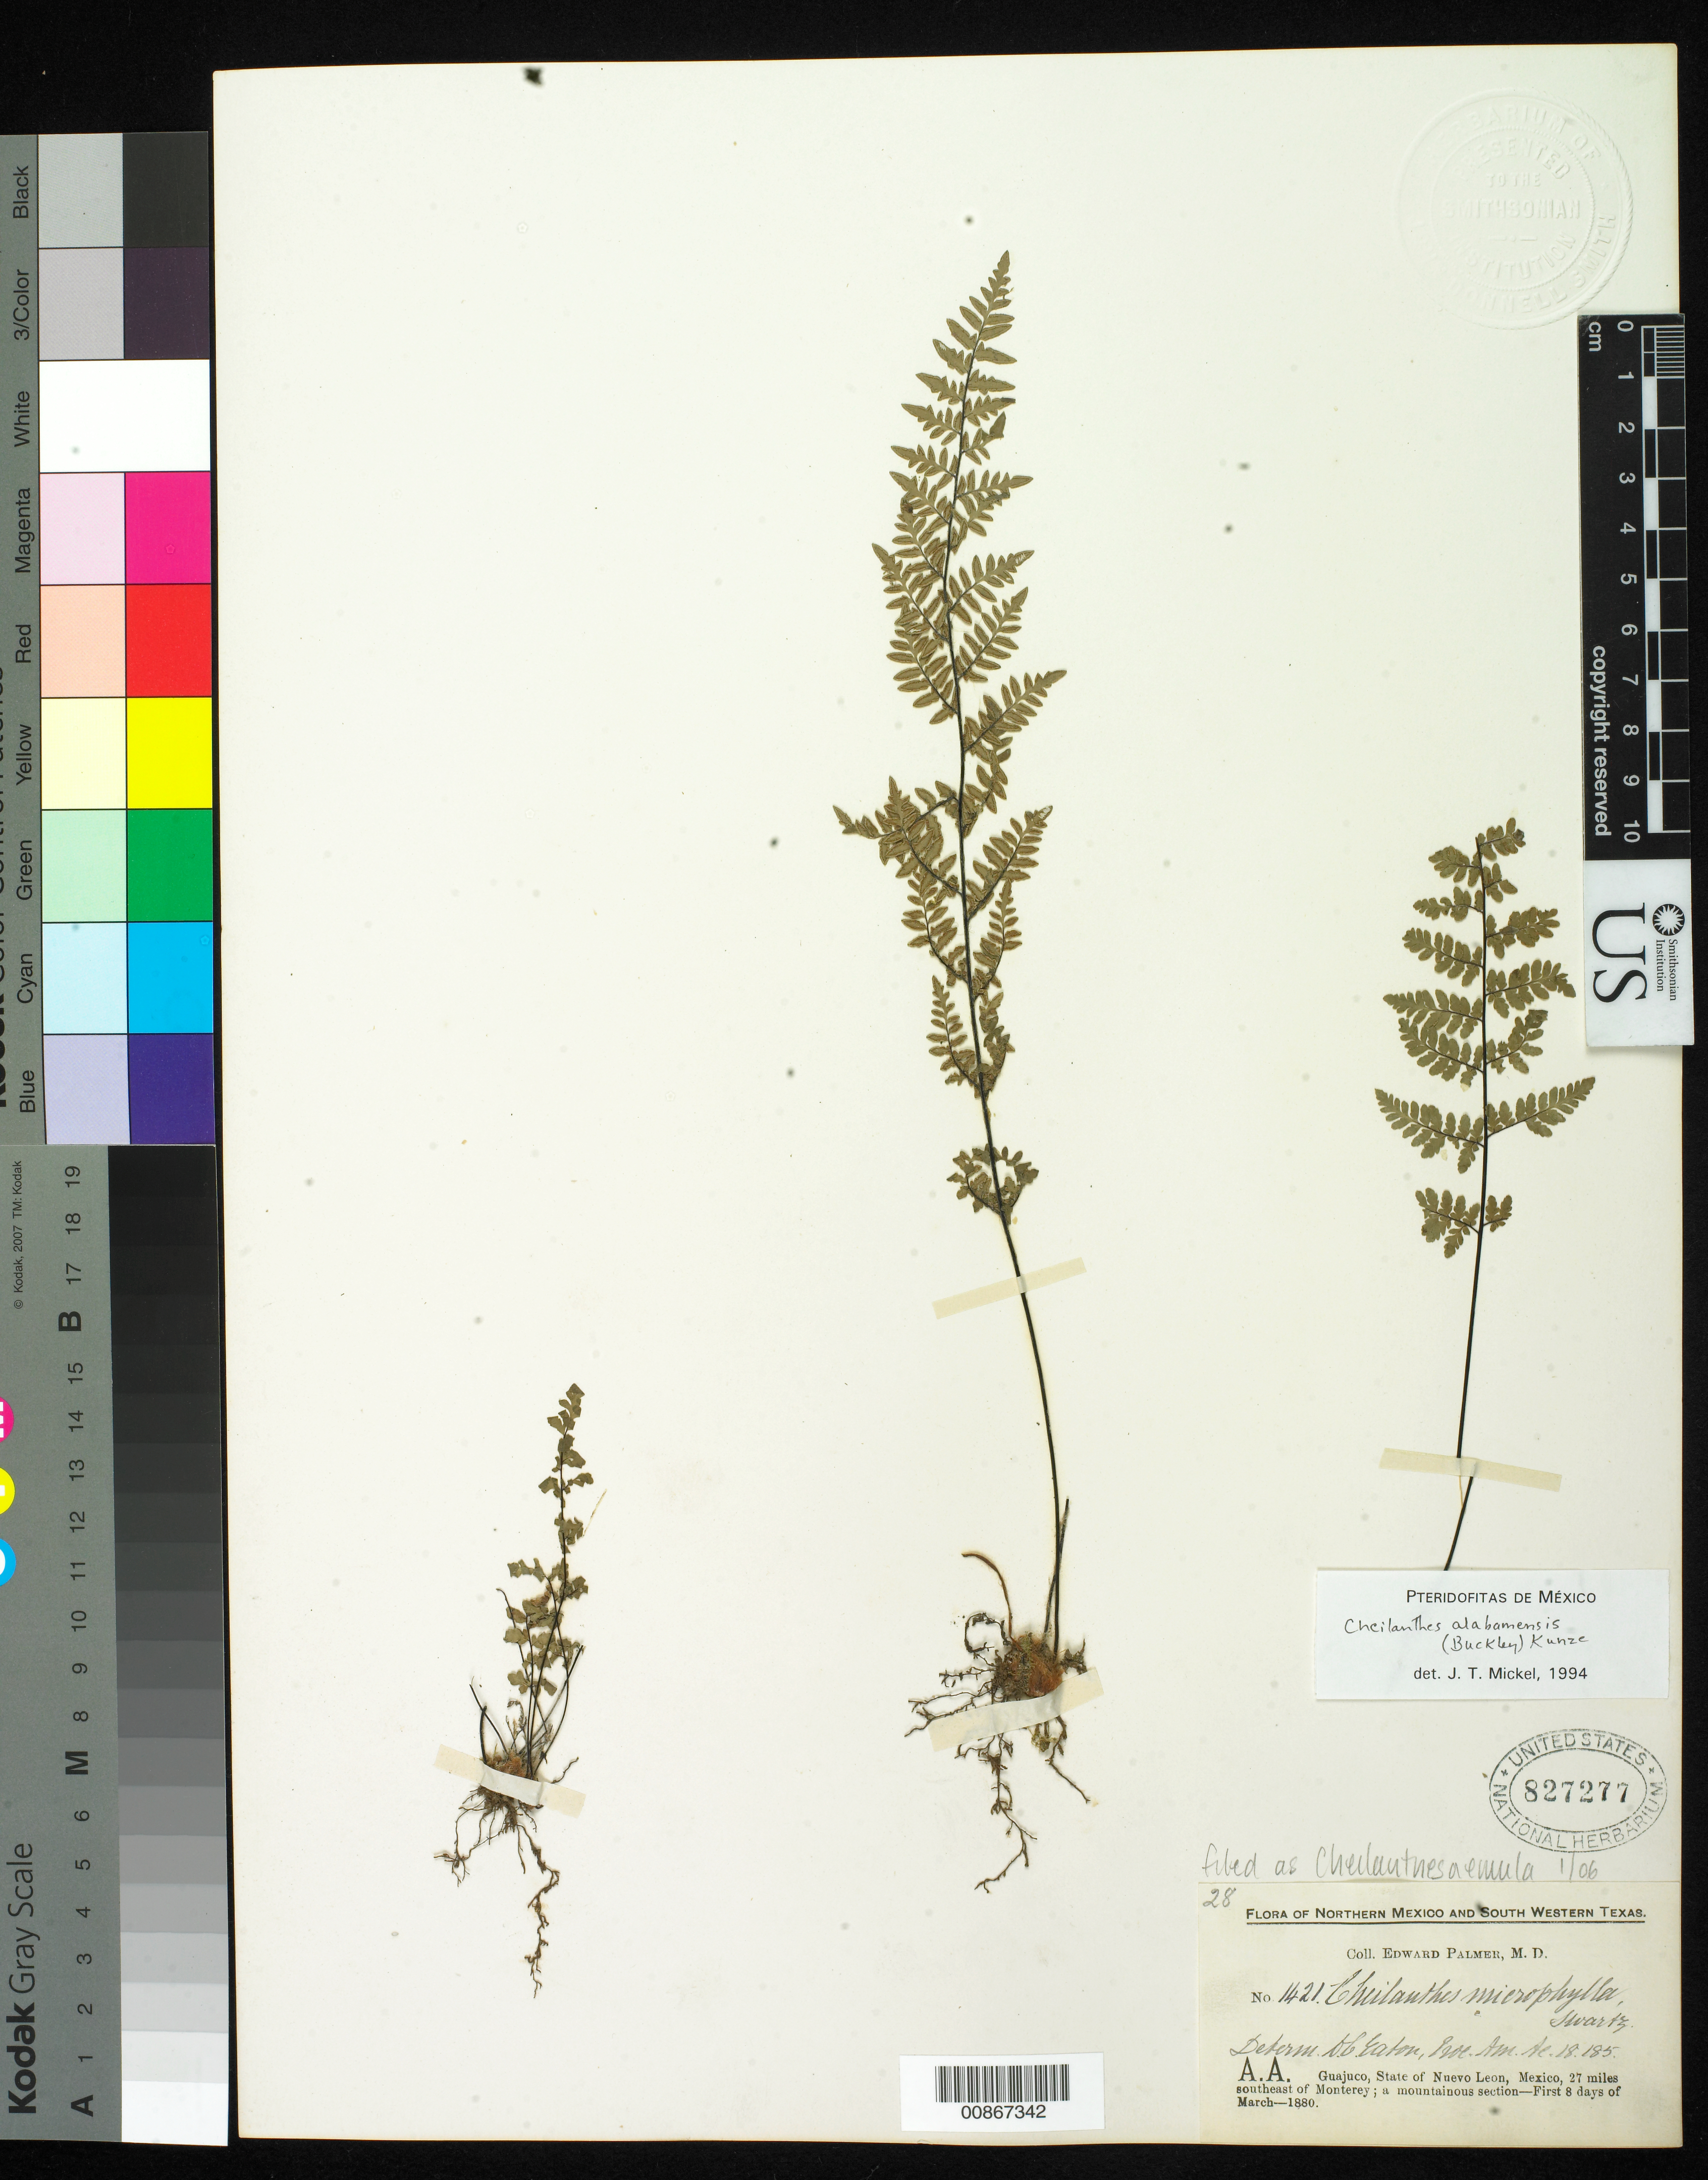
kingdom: Plantae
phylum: Tracheophyta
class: Polypodiopsida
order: Polypodiales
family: Pteridaceae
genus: Myriopteris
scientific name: Myriopteris aemula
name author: (Maxon) Grusz & Windham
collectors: E. Palmer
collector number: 1421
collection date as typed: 01 Mar 1880 to 08 Mar 1880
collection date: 1880-03-01/1880-03-08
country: Mexico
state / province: Nuevo León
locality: A.A. Guajuco, Nuevo León, 27 miles southeast of Monterrey.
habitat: A mountainous section.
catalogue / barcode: US 827277